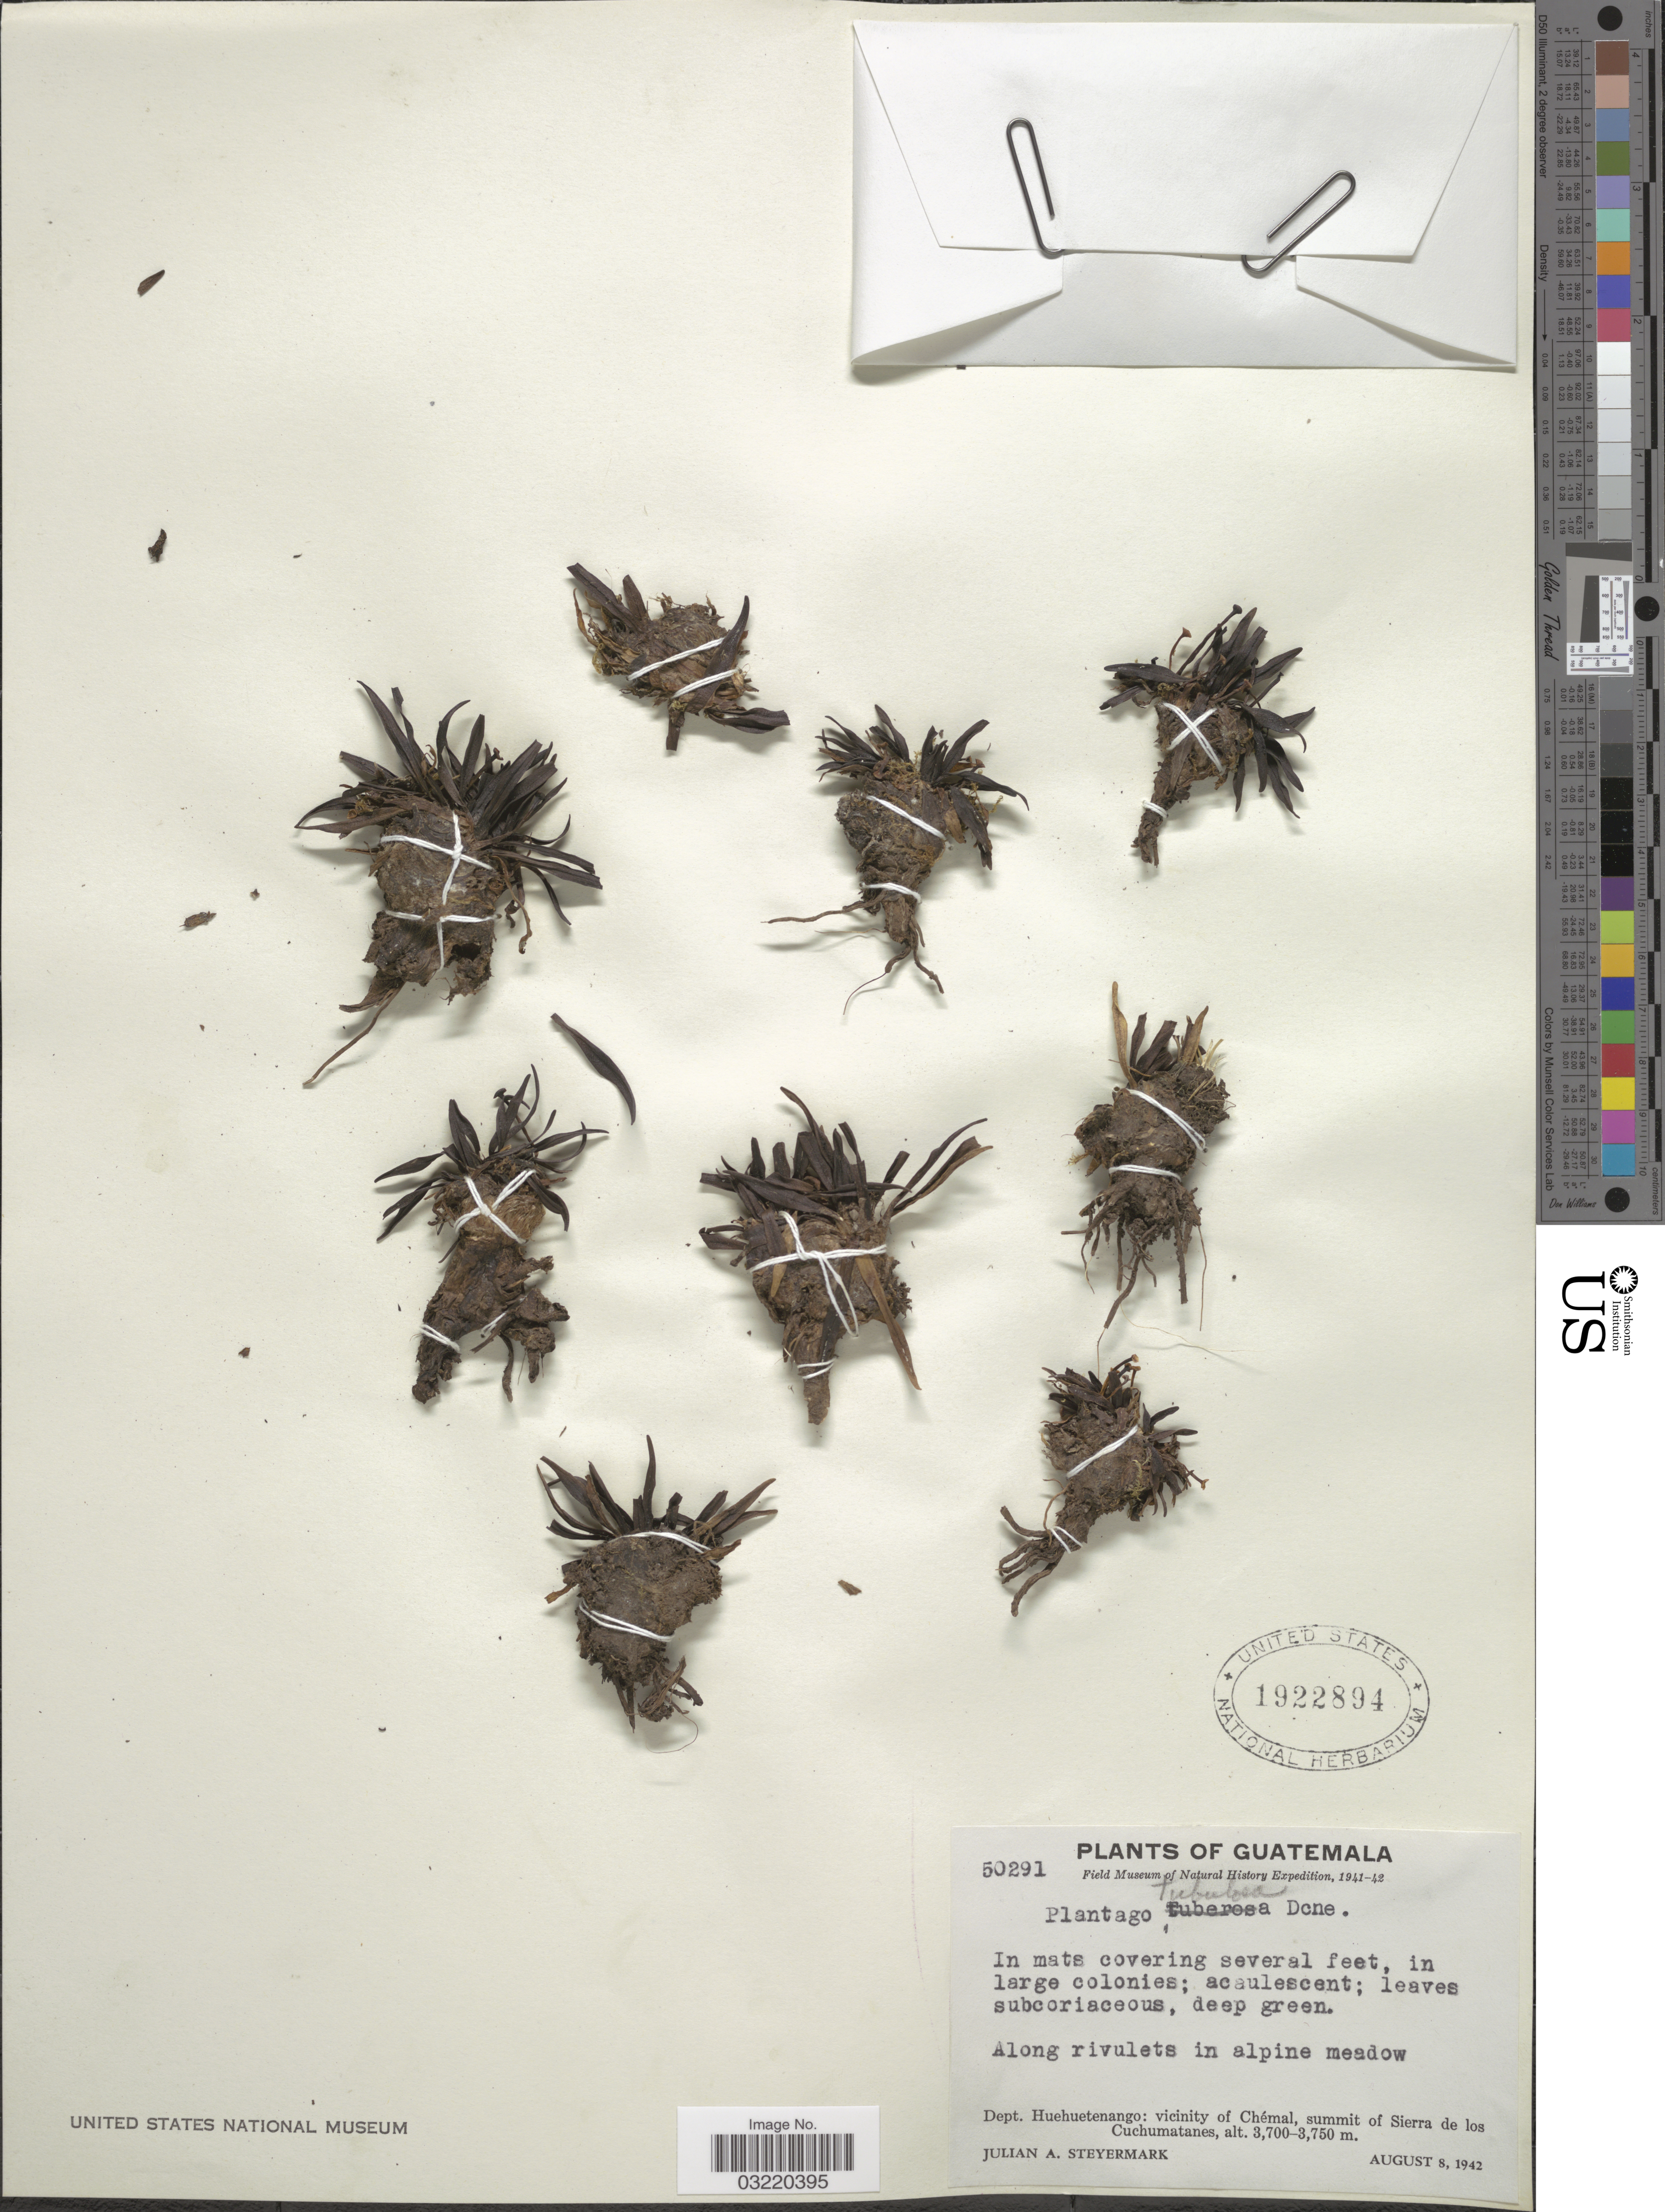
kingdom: Plantae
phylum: Tracheophyta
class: Magnoliopsida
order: Lamiales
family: Plantaginaceae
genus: Plantago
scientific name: Plantago tubulosa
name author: Decne.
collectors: J. Steyermark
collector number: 50291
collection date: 1942-08-08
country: Guatemala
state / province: Huehuetenango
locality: Dept. Huehuetenango: vicinity of Chémal, summit of Sierra de los Cuchumatanes.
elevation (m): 3700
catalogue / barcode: US 1922894